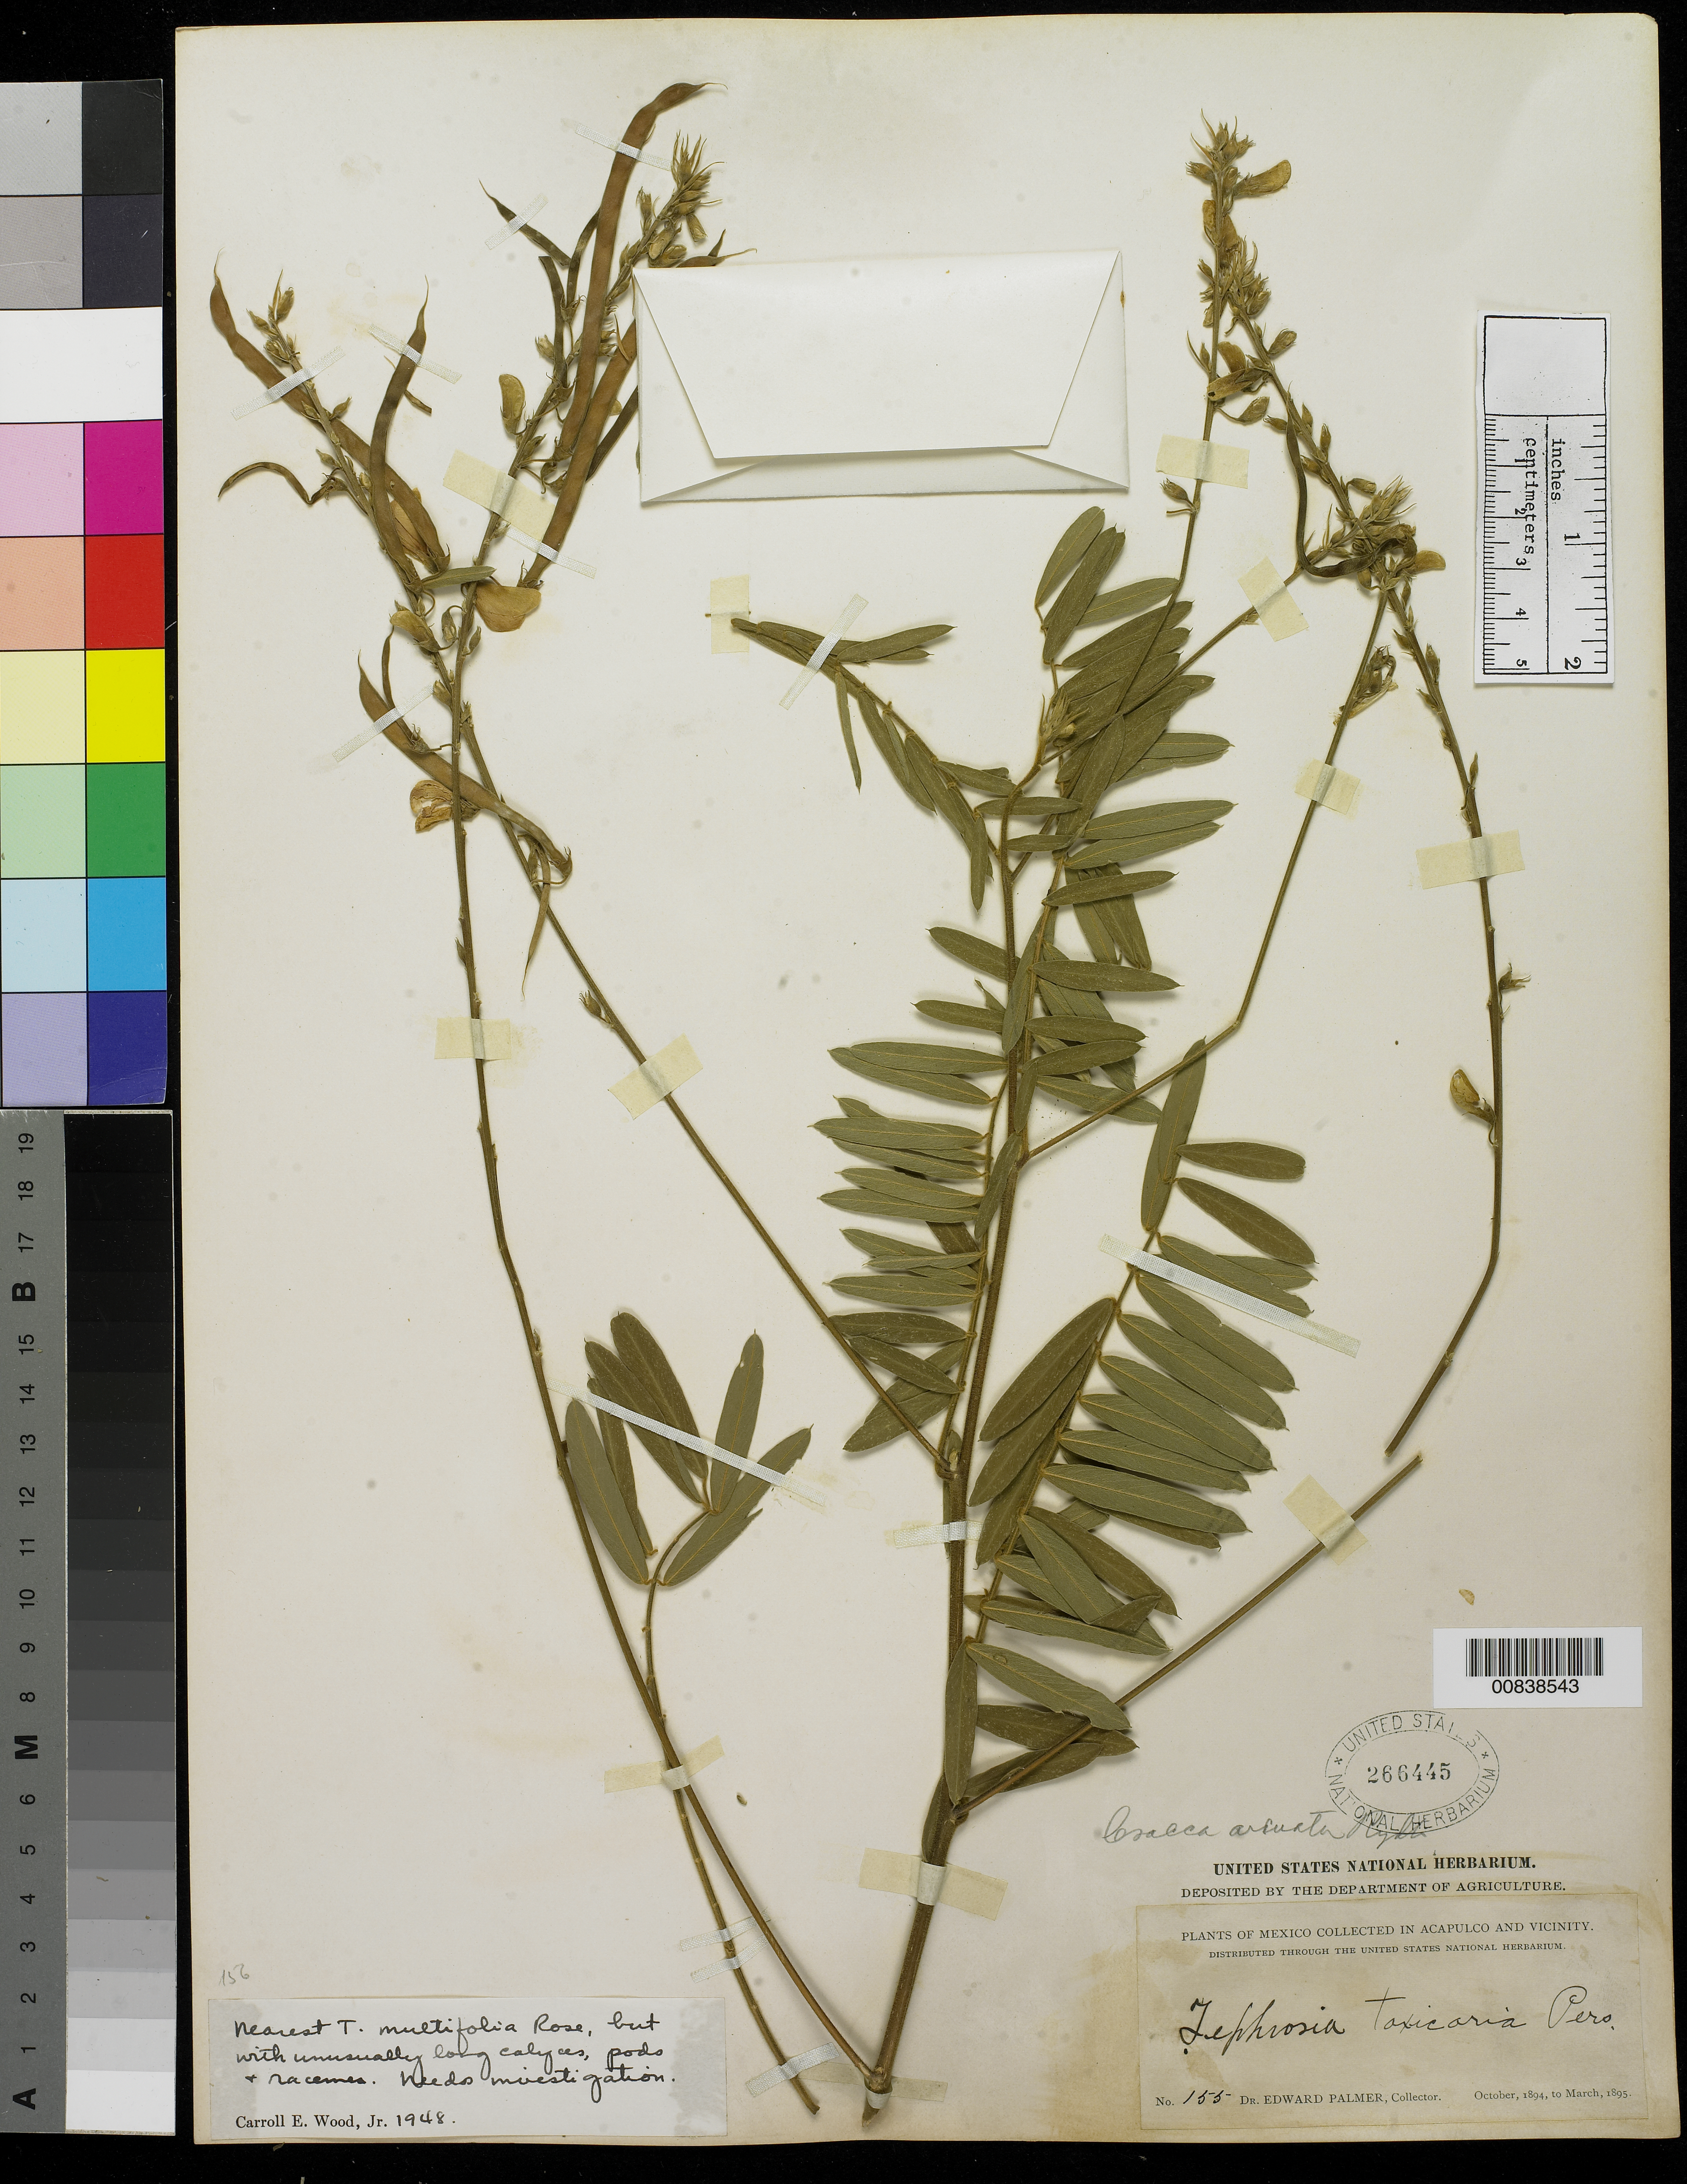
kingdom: Plantae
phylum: Tracheophyta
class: Magnoliopsida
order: Fabales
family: Fabaceae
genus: Tephrosia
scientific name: Tephrosia multifolia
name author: Rose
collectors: E. Palmer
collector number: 155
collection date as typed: Oct 1894 to -- Mar 1895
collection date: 1894-10/1895-03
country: Mexico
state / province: Guerrero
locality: Acapulco, Guerrero and vicinity.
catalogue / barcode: US 266445